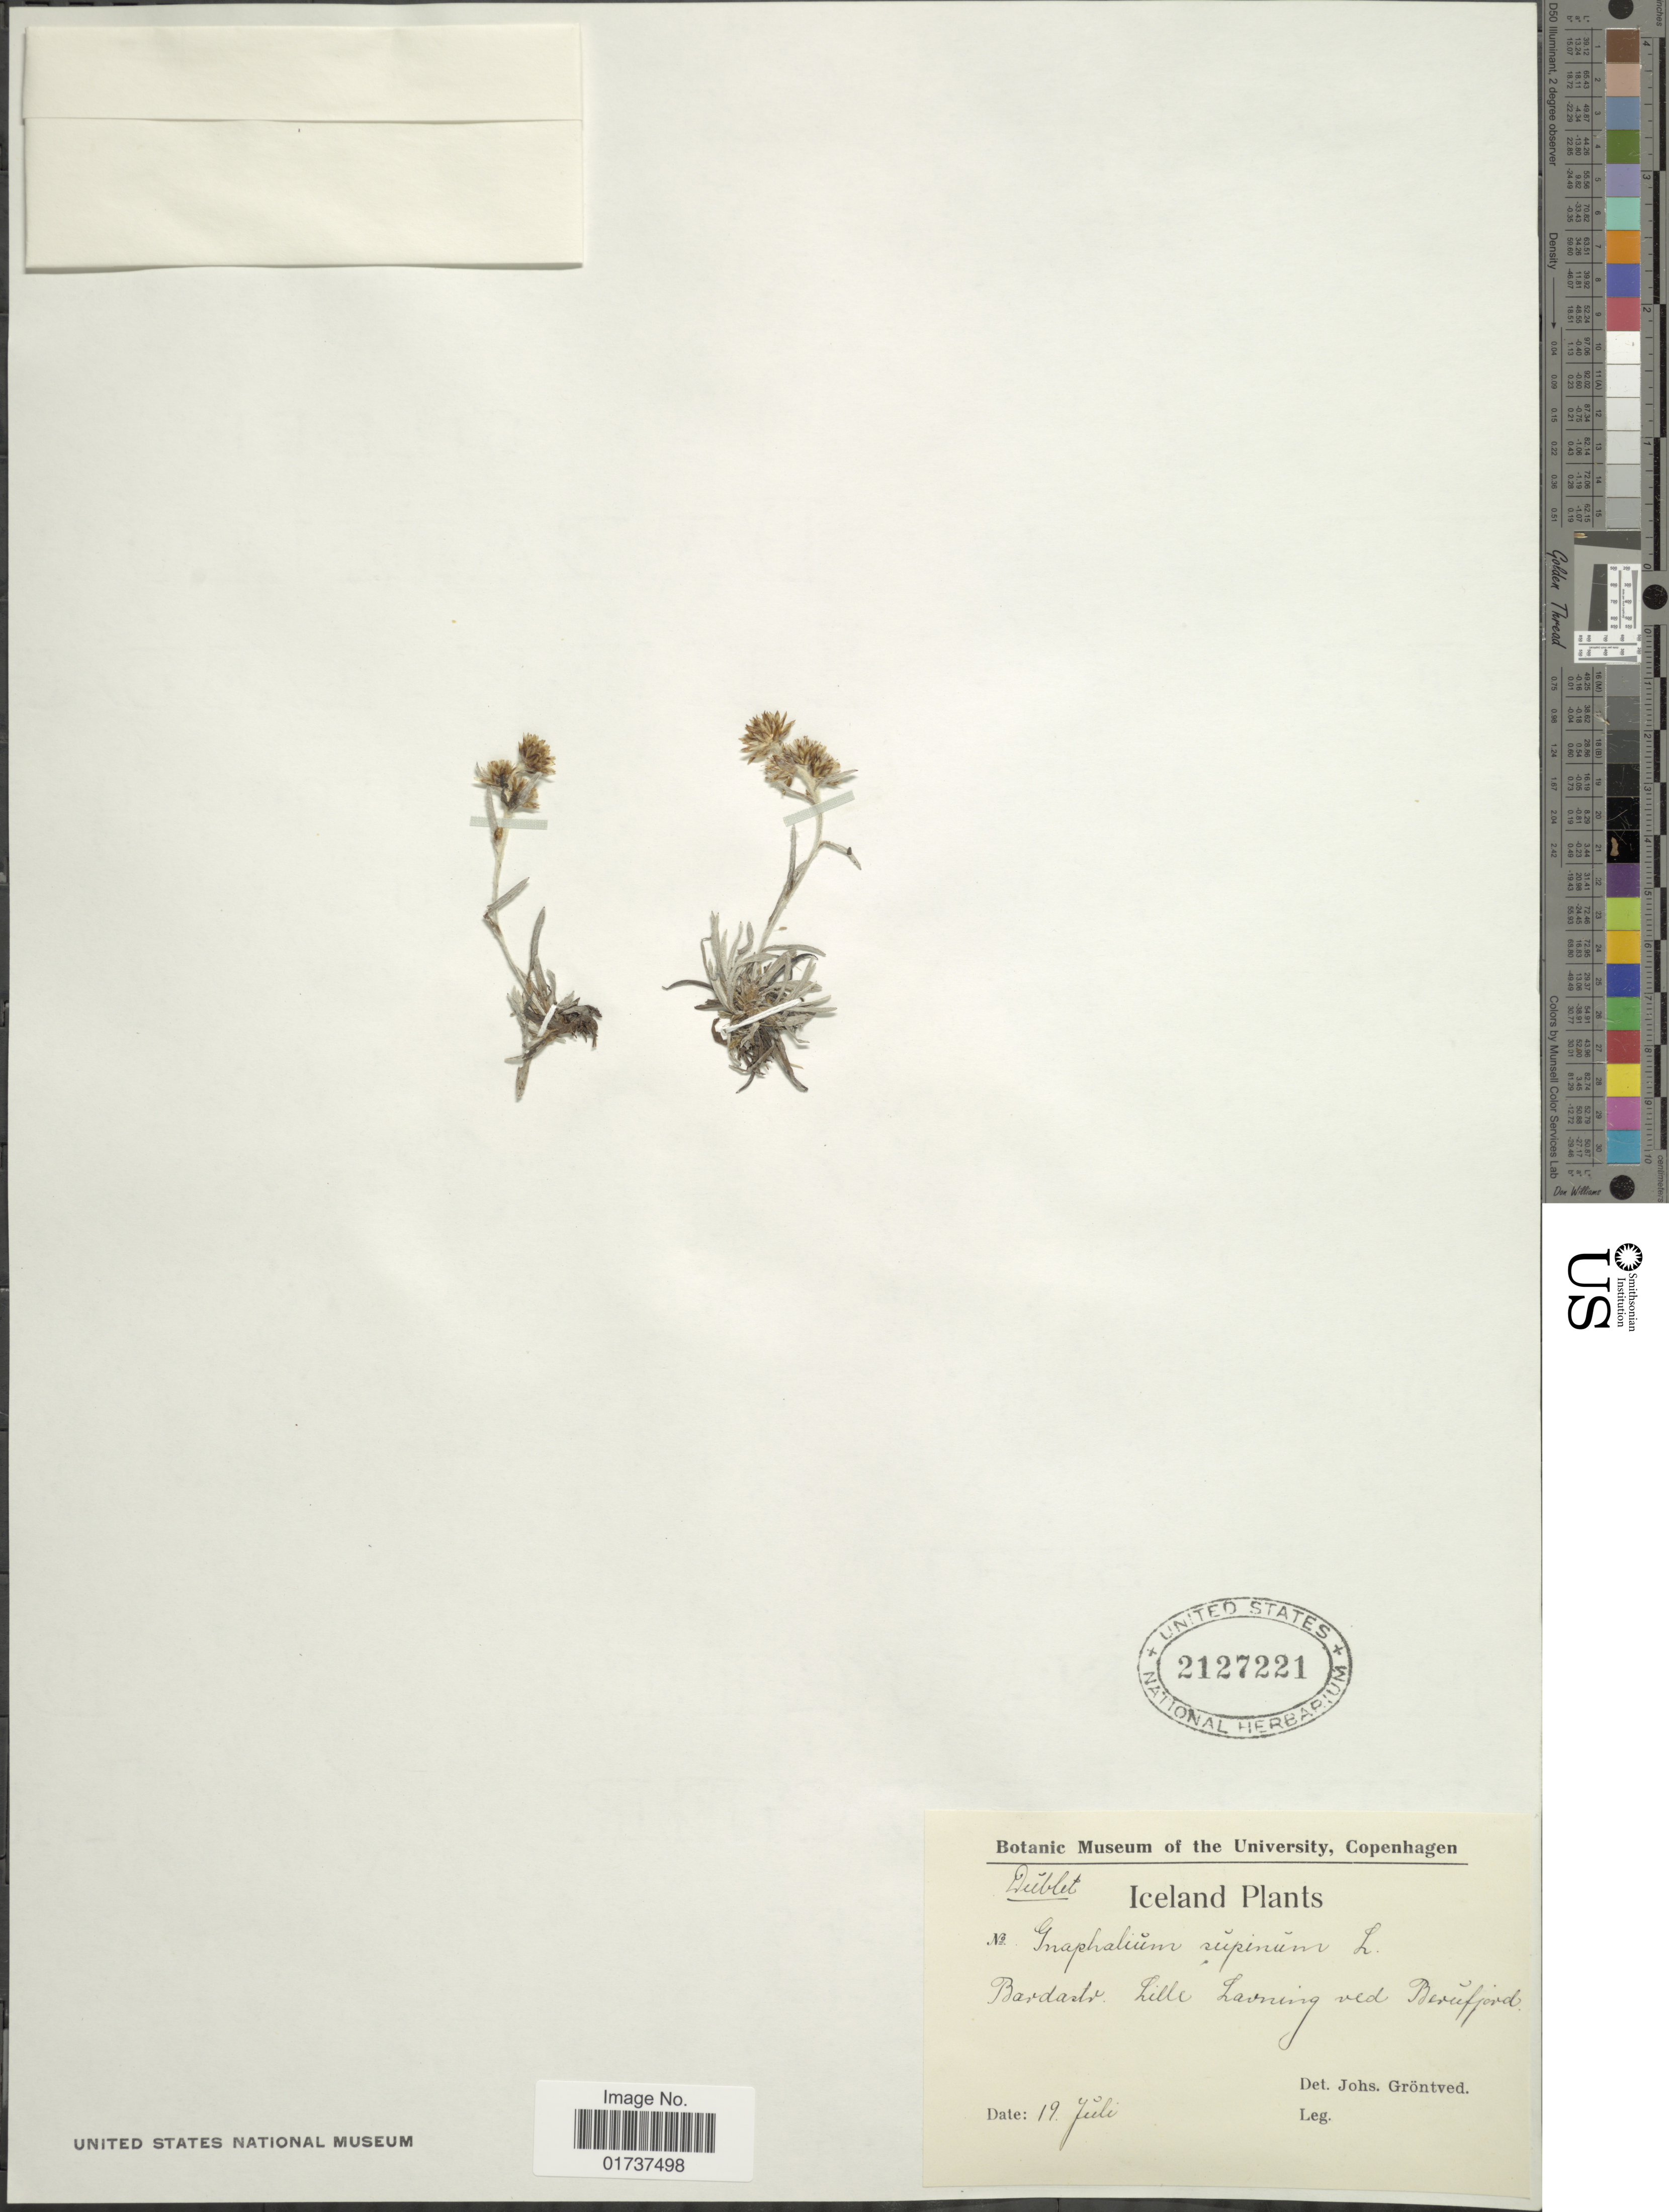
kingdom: Plantae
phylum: Tracheophyta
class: Magnoliopsida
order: Asterales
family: Asteraceae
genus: Gnaphalium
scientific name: Gnaphalium supinum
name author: L.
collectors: Bot. Museum and Lib. U. of Copenhagen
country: Iceland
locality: Bardastr. Lille Lavning ved Berufjord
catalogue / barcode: US 2127221